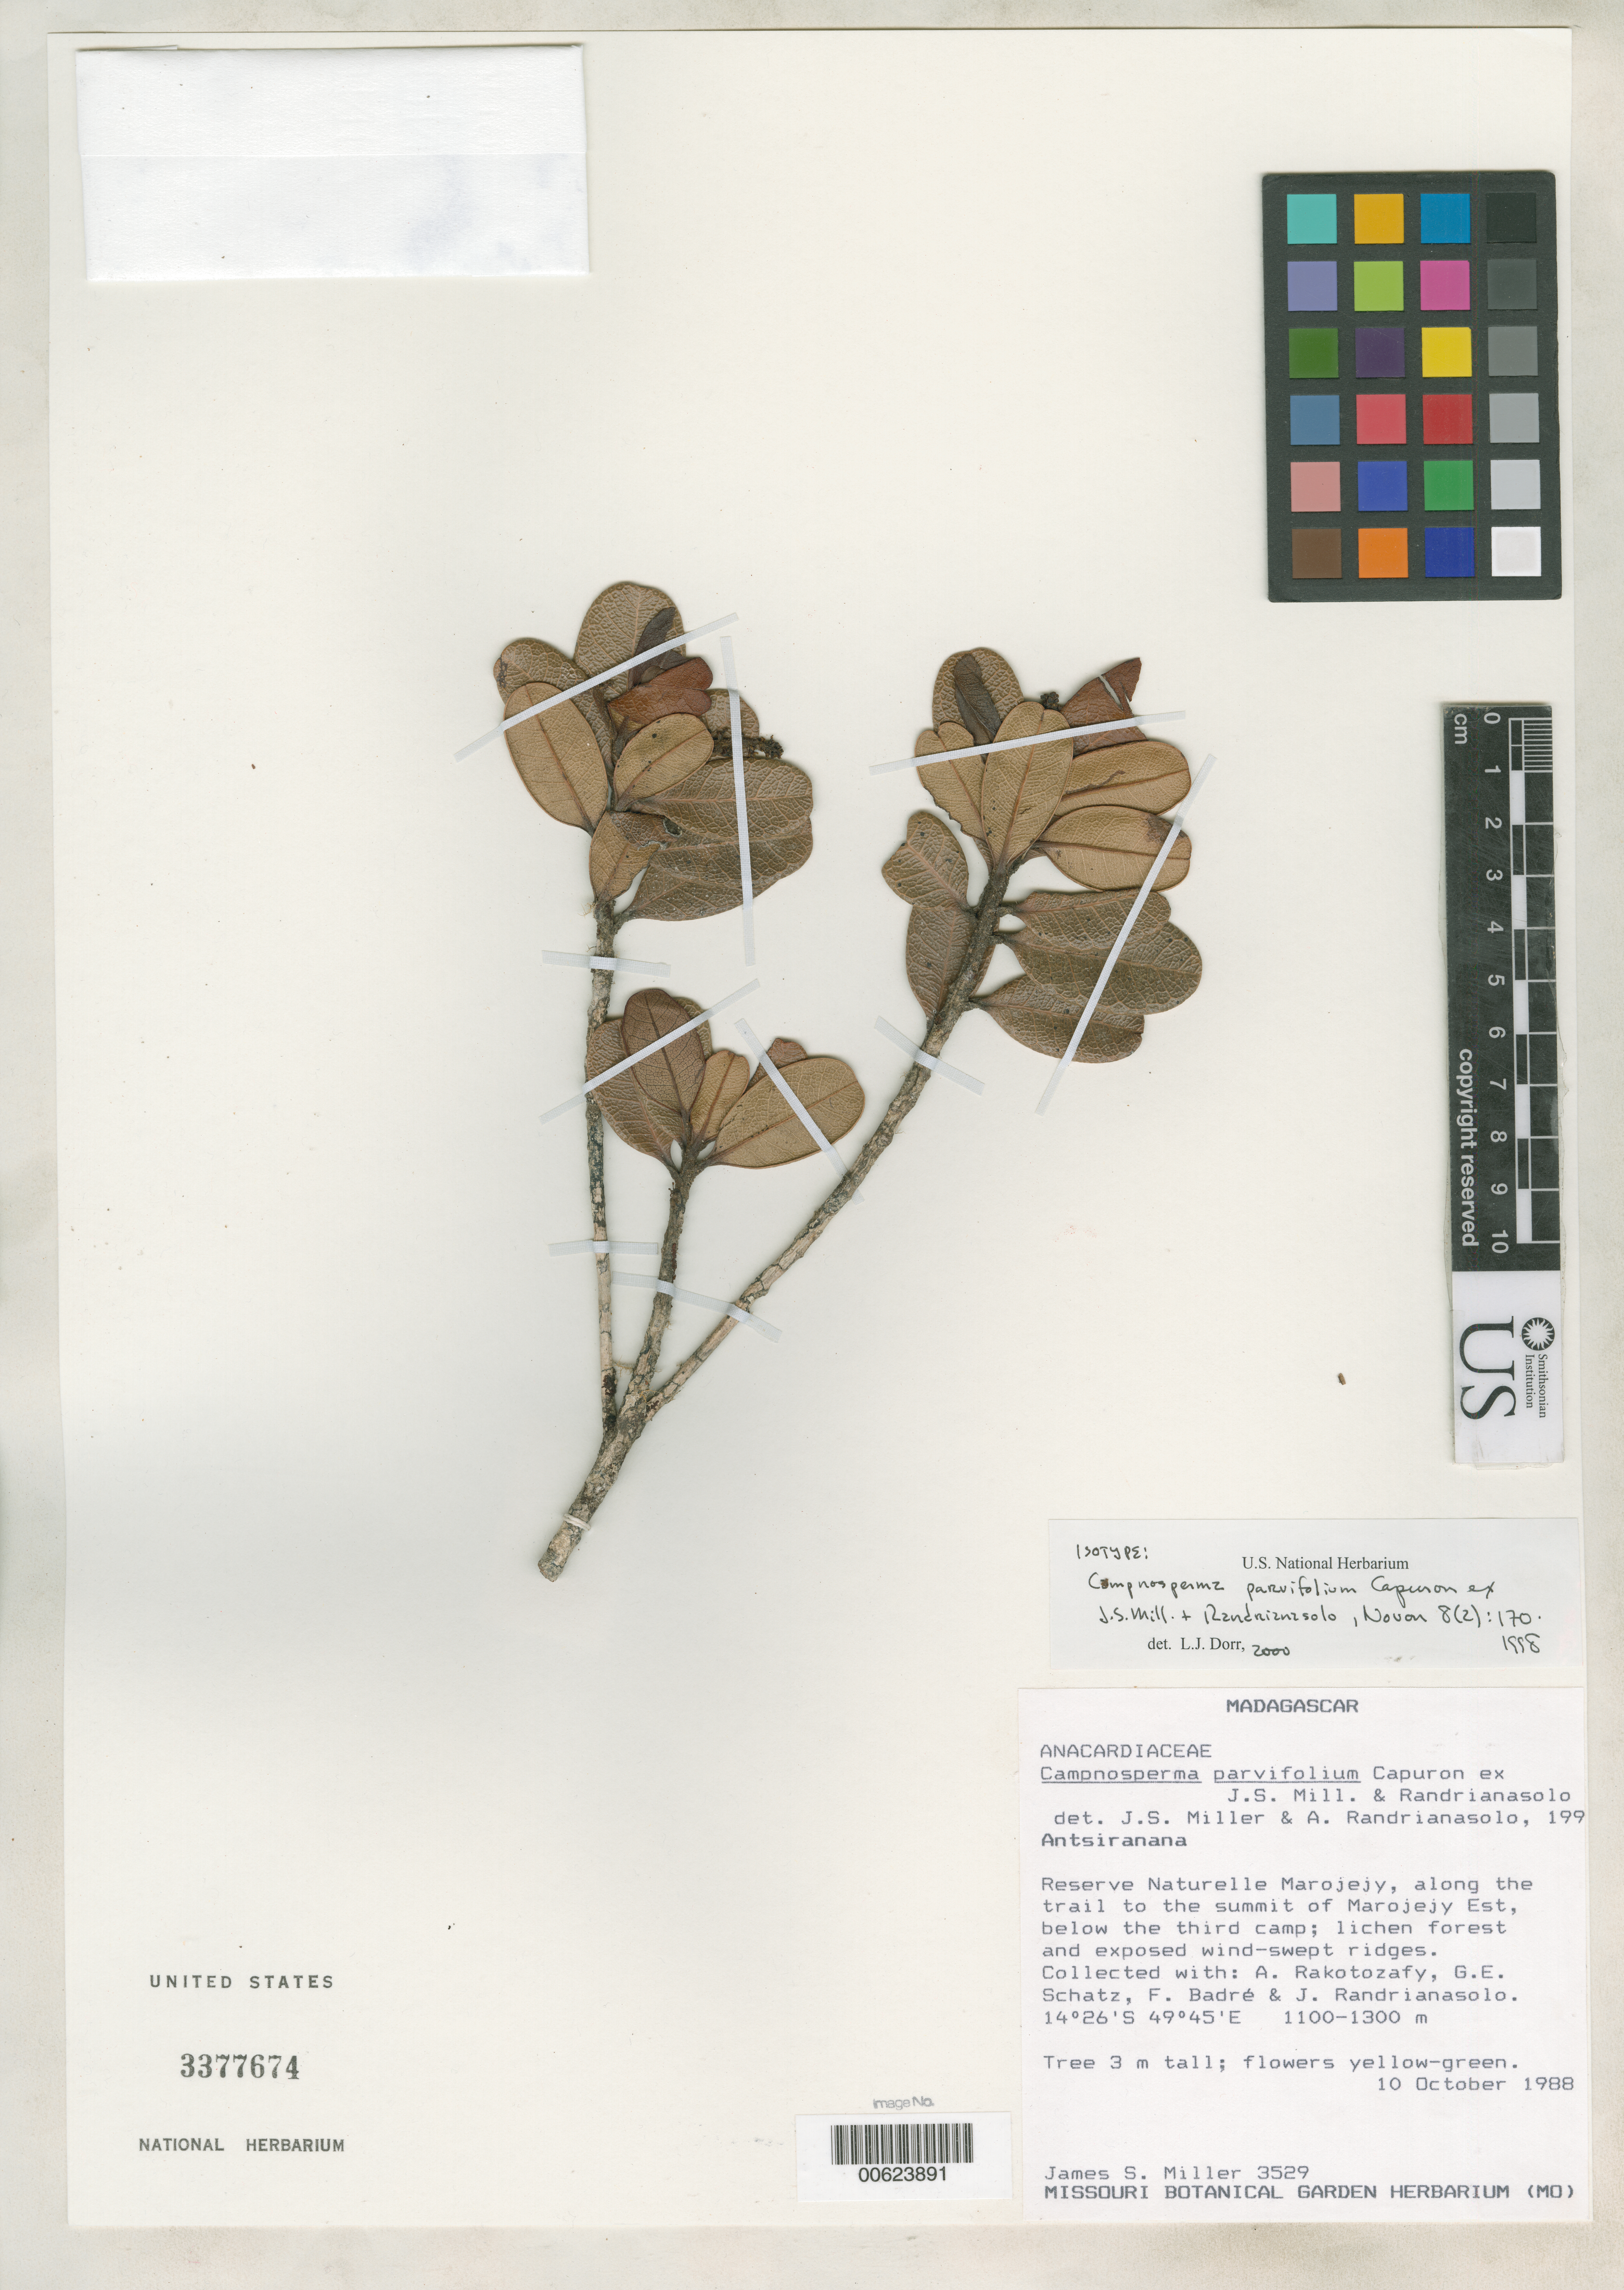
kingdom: Plantae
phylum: Tracheophyta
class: Magnoliopsida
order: Sapindales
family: Anacardiaceae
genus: Campnosperma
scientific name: Campnosperma parvifolium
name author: Capuron ex J.S. Mill. & Randrian.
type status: Isotype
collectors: J. S. Miller, A. Rakotozafy, F. Schatz, F. Badré & J. Randrianasolo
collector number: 3529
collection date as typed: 10 Oct 1988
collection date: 1988-10-10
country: Madagascar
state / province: Sava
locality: Reserve Naturelle Marojejy, along trail to summit of Marojejy Est, below third camp.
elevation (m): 1100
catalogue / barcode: US 3377674